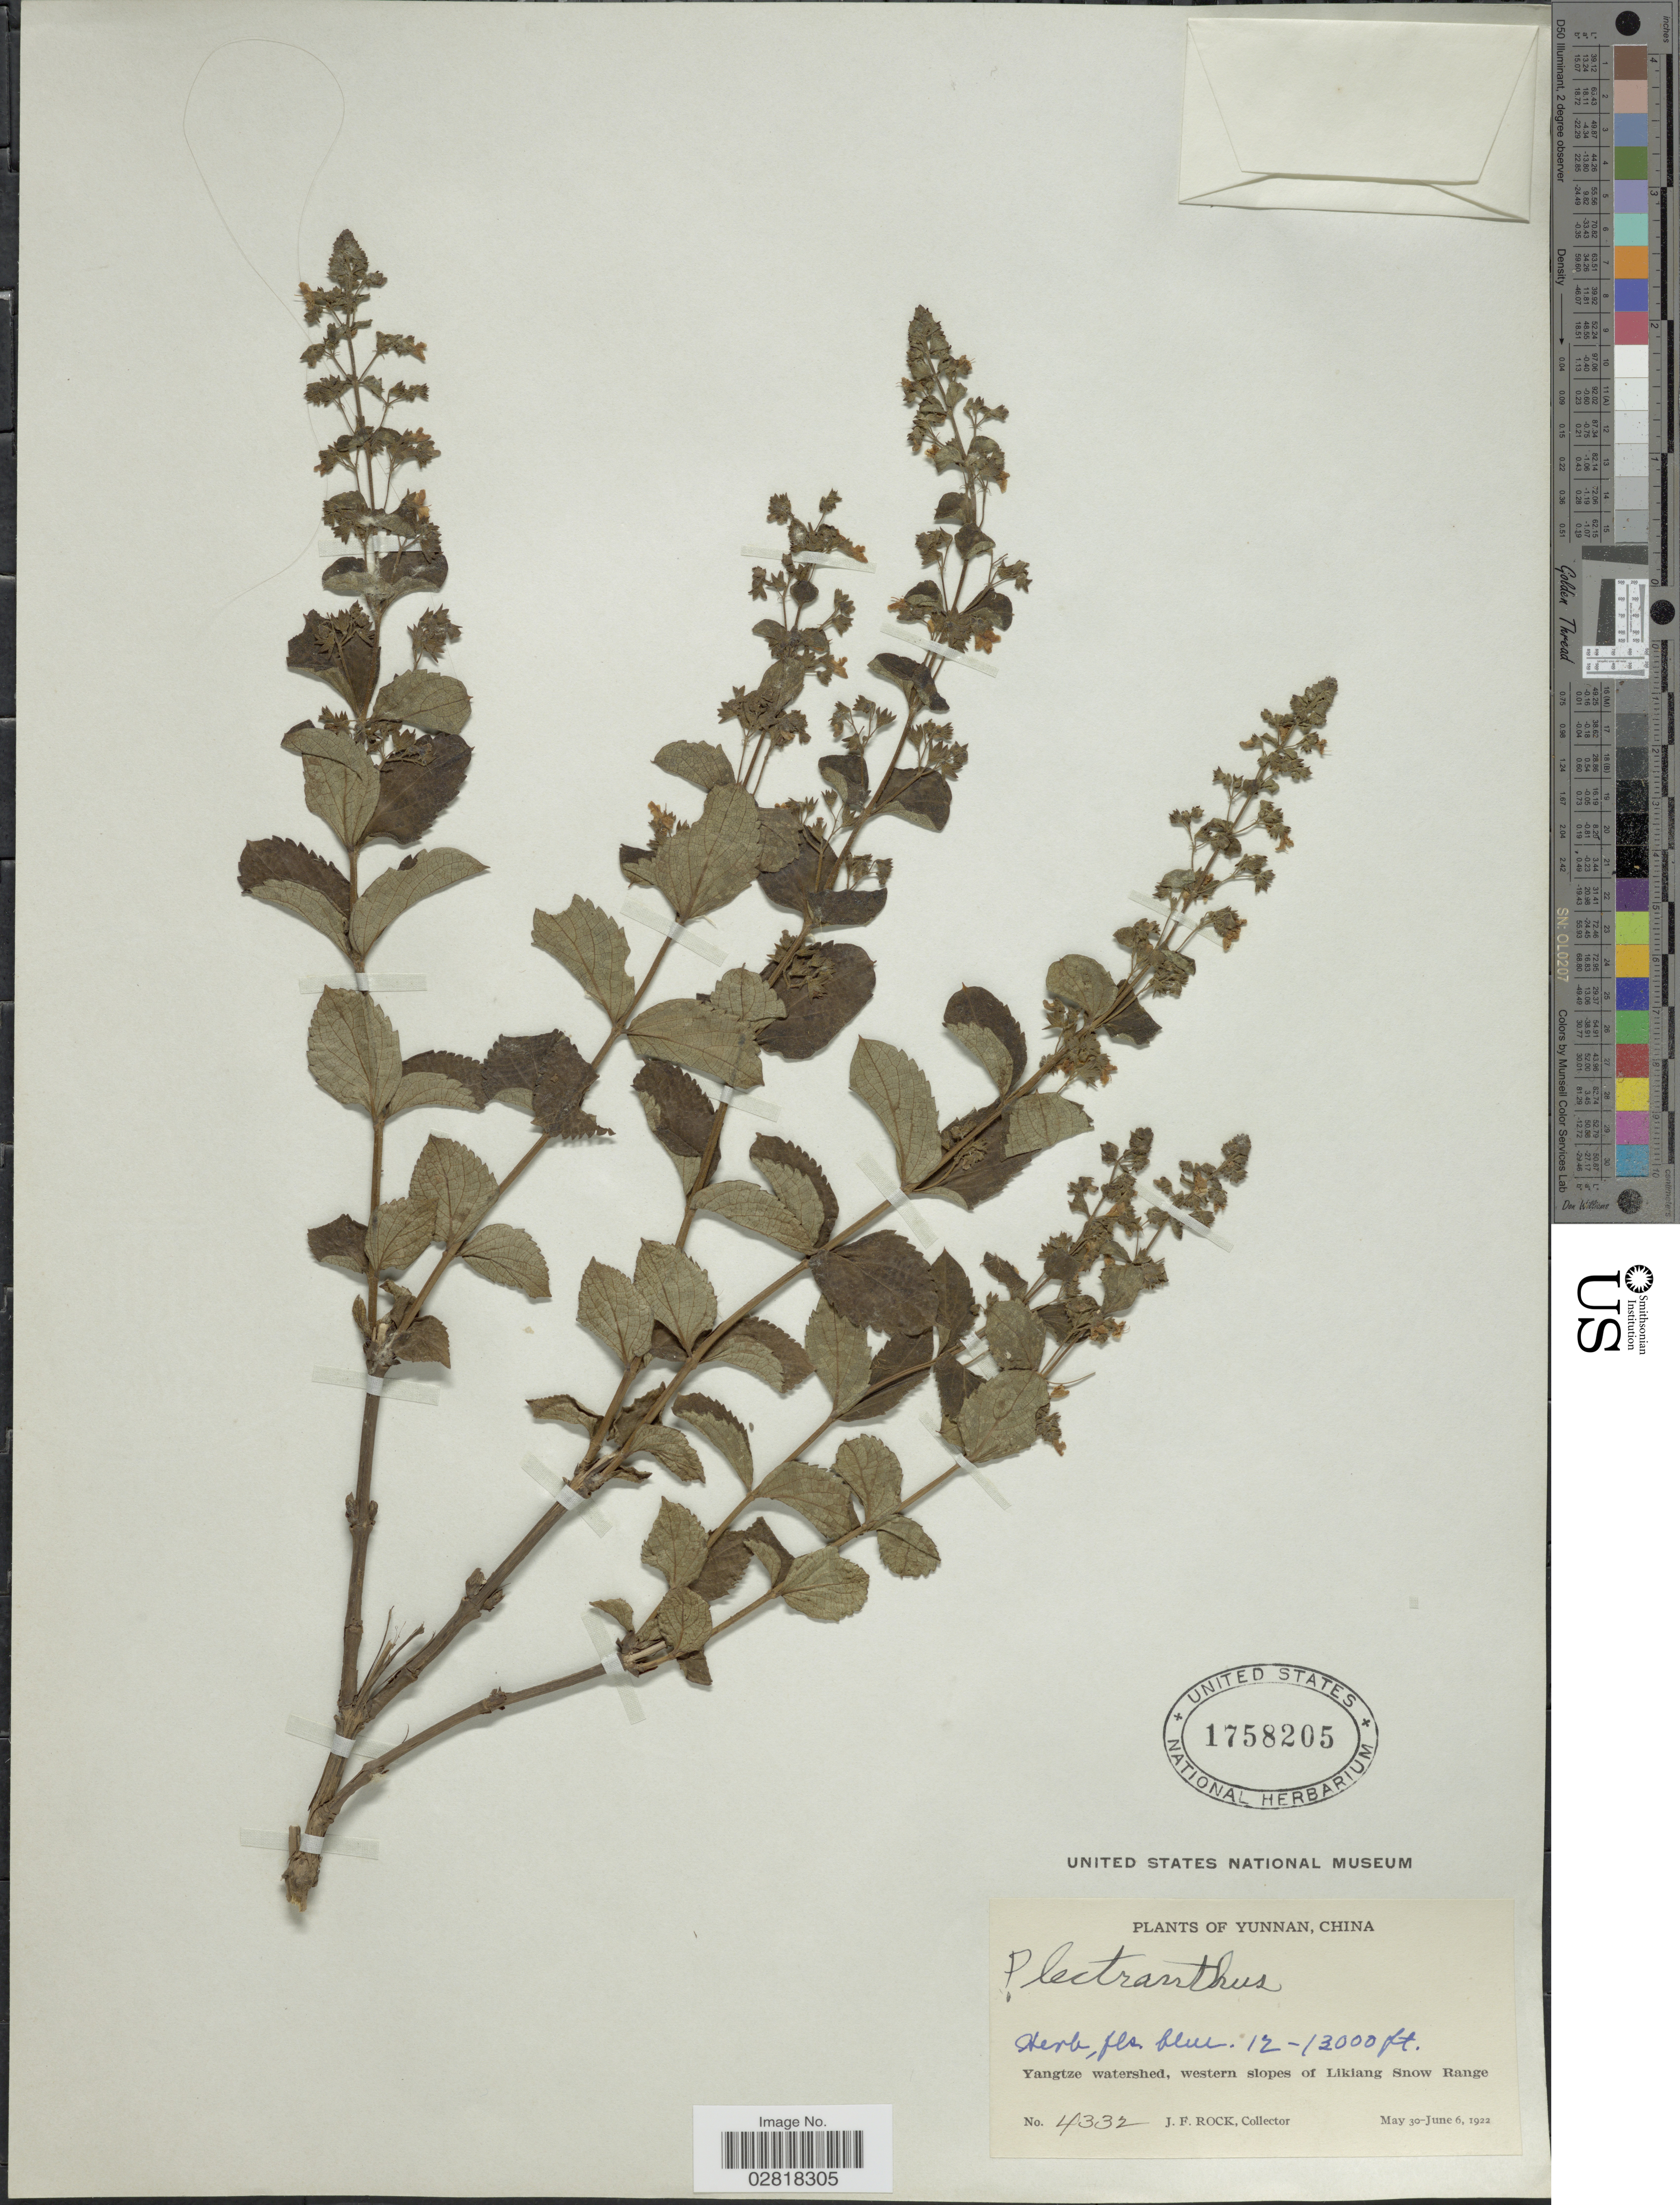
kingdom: Plantae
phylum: Tracheophyta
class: Magnoliopsida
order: Lamiales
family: Lamiaceae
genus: Plectranthus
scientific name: Plectranthus sp.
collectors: J. Rock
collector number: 4332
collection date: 1922-05-30/1922-06-06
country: China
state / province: Yunnan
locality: Yangtze watershed, western slopes of Likiang Snow Range.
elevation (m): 3658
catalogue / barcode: US 1758205